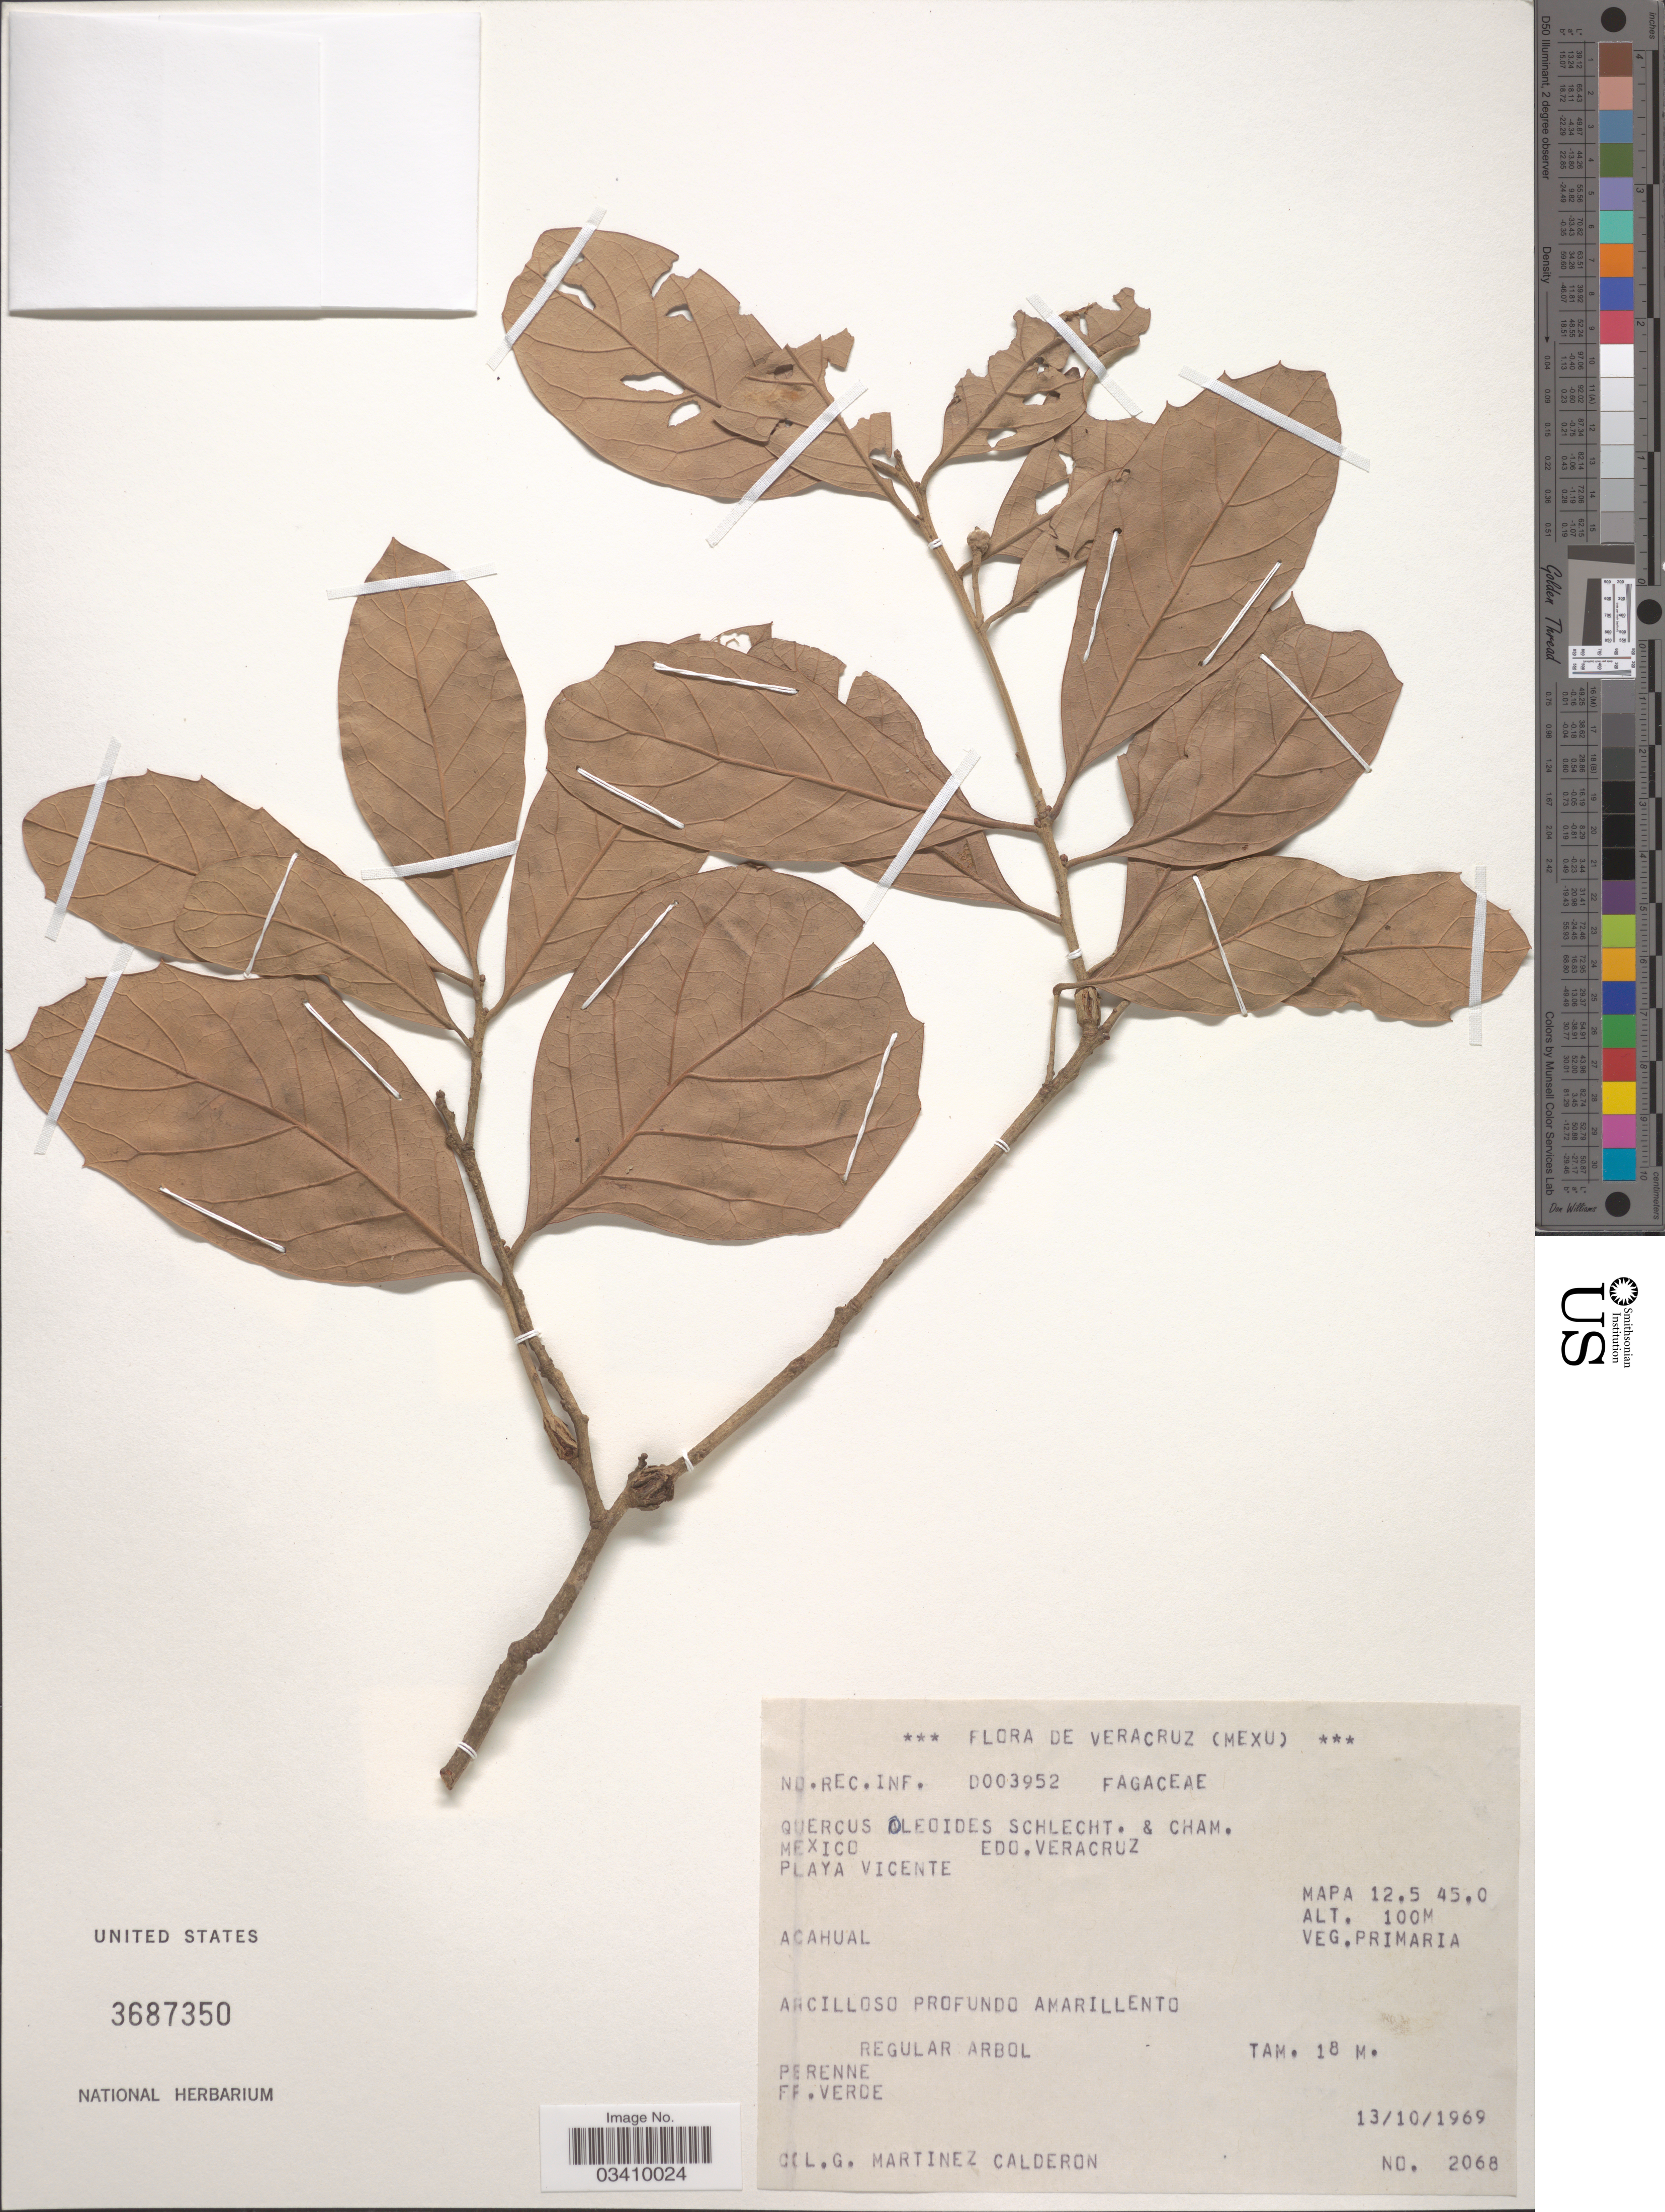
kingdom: Plantae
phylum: Tracheophyta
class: Magnoliopsida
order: Fagales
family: Fagaceae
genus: Quercus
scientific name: Quercus oleoides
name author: Schltdl. & Cham.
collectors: G. Martínez Calderón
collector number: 2068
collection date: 1969-10-13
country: Mexico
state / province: Veracruz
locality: Edo. Veracruz. Playa Vicente. Mapa 12.5 45.0.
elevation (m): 100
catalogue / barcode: US 3687350